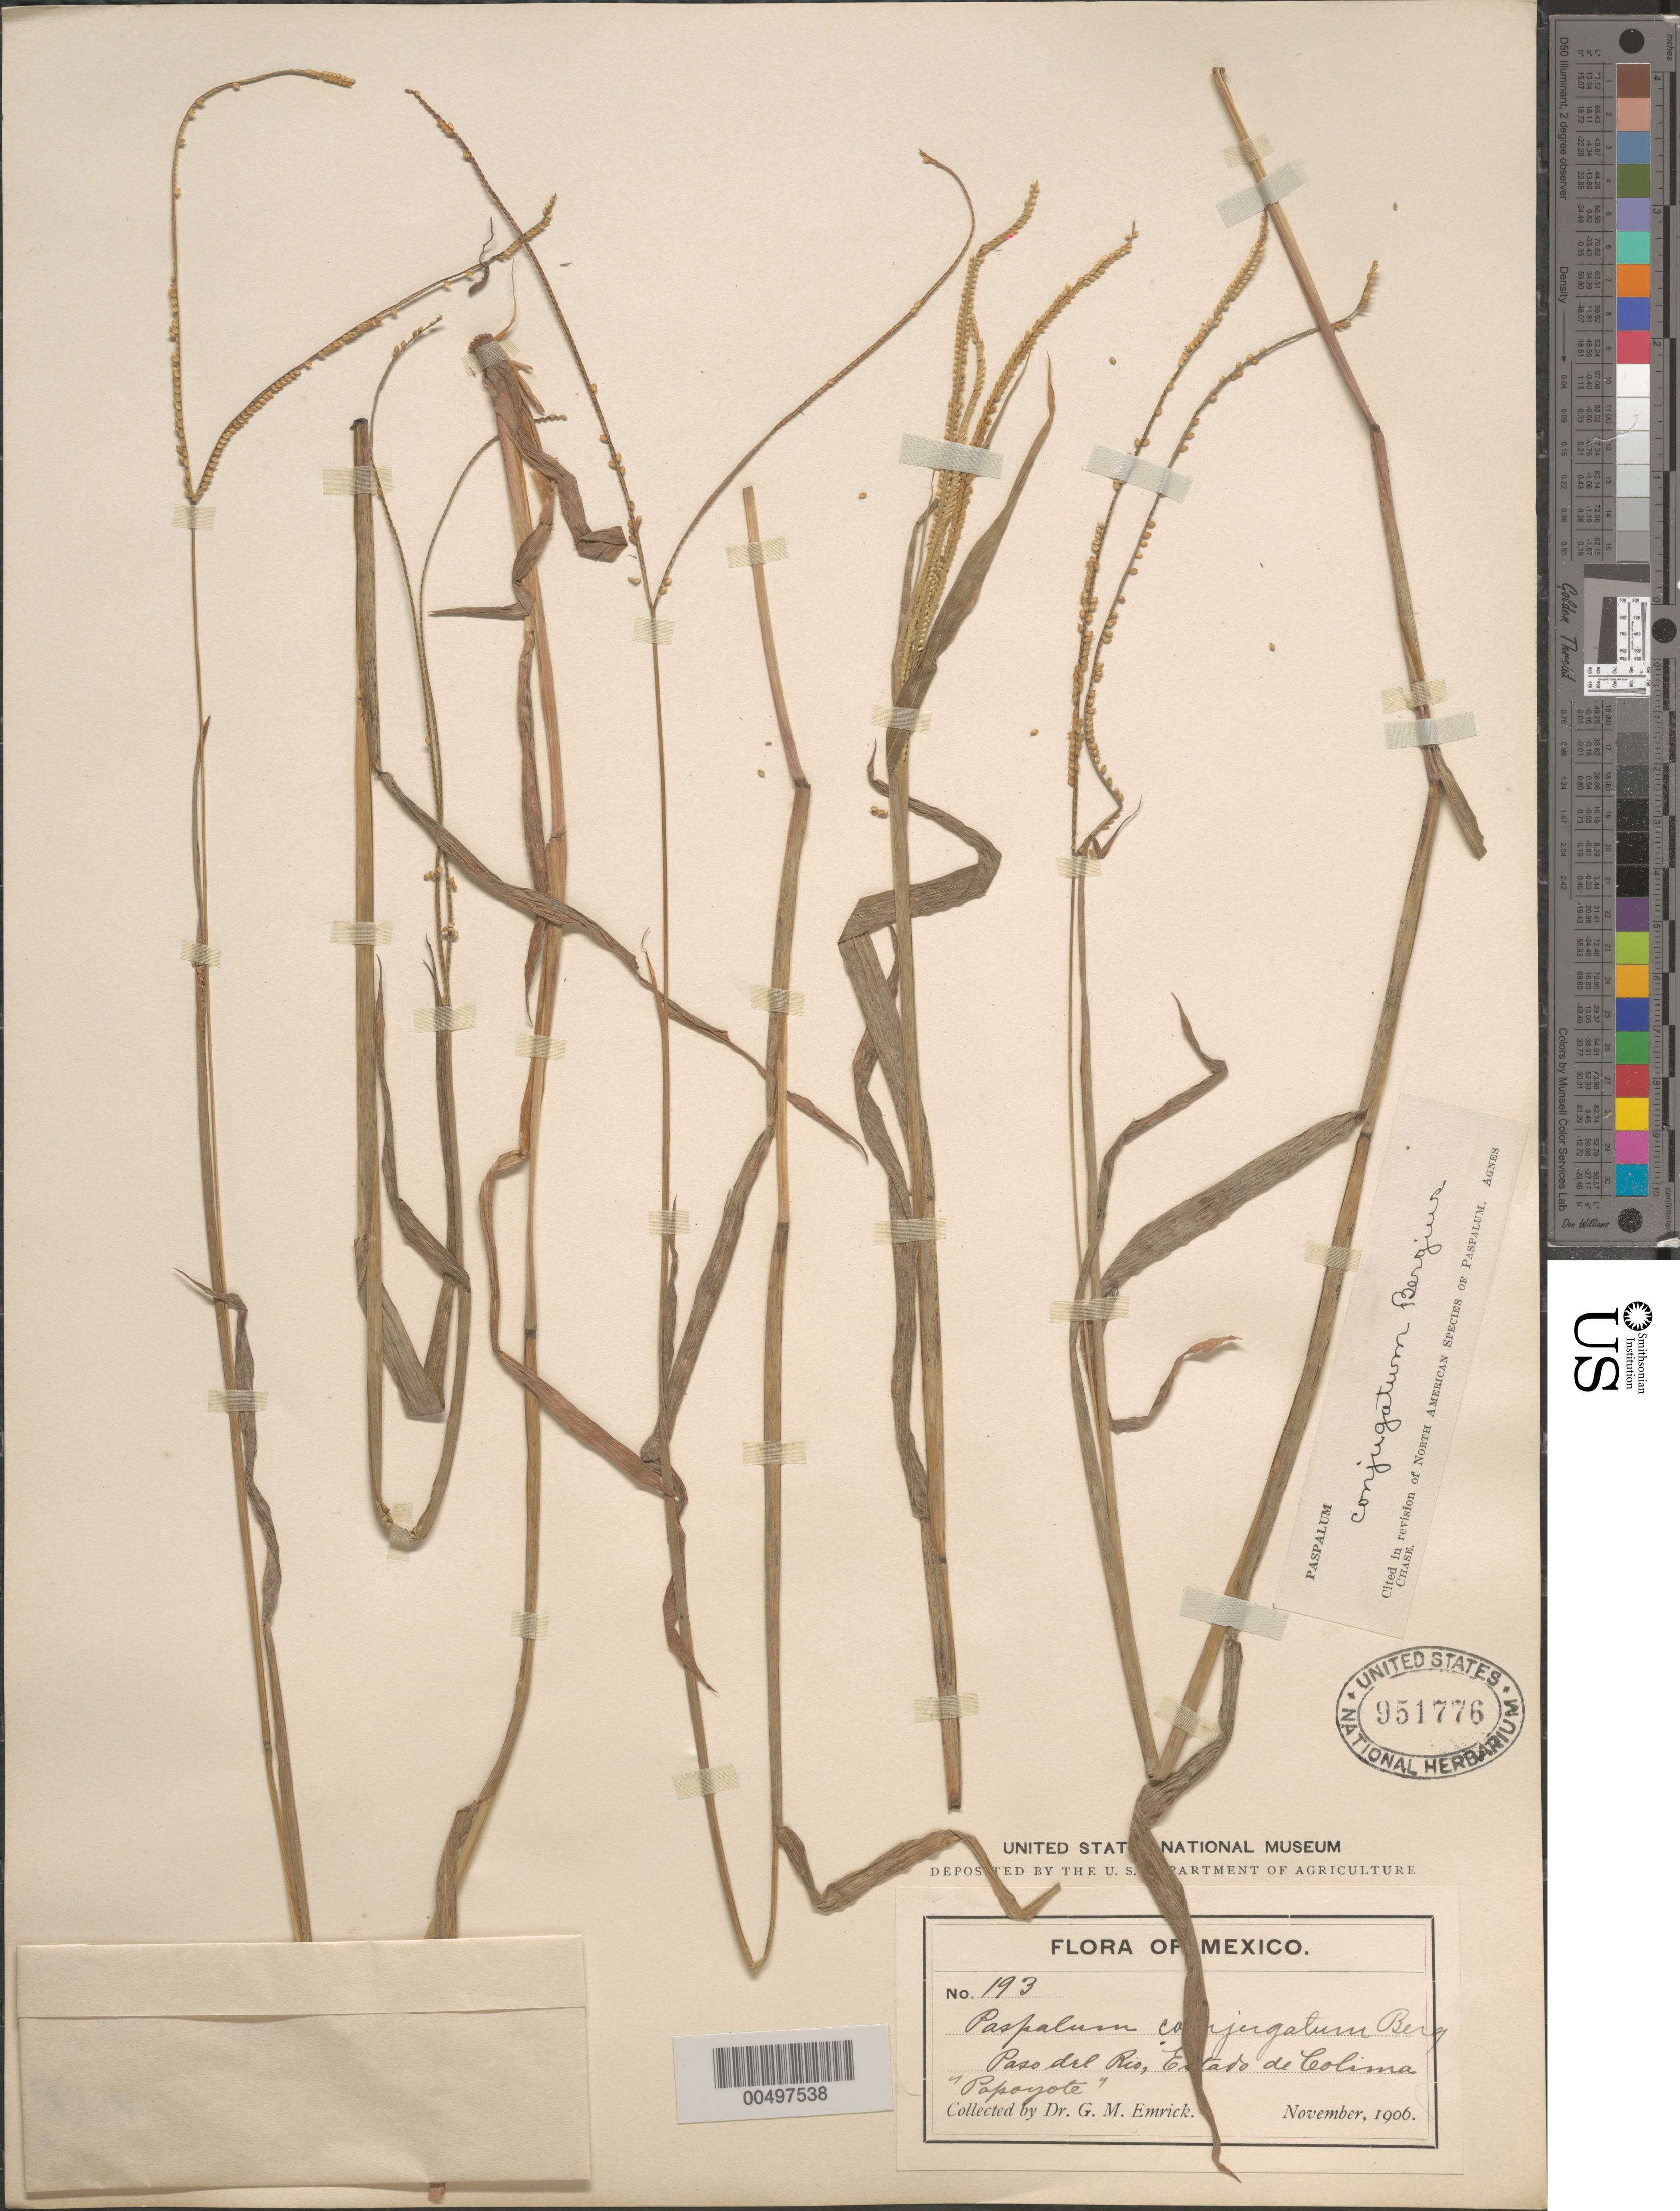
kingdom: Plantae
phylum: Tracheophyta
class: Liliopsida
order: Poales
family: Poaceae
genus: Paspalum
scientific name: Paspalum conjugatum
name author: P.J. Bergius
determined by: Chase, [M.] Agnes, (US)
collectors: G. Emrick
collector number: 193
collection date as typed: Nov 1906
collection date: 1906-11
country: Mexico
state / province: Colima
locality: Pass del Rio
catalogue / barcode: US 951776